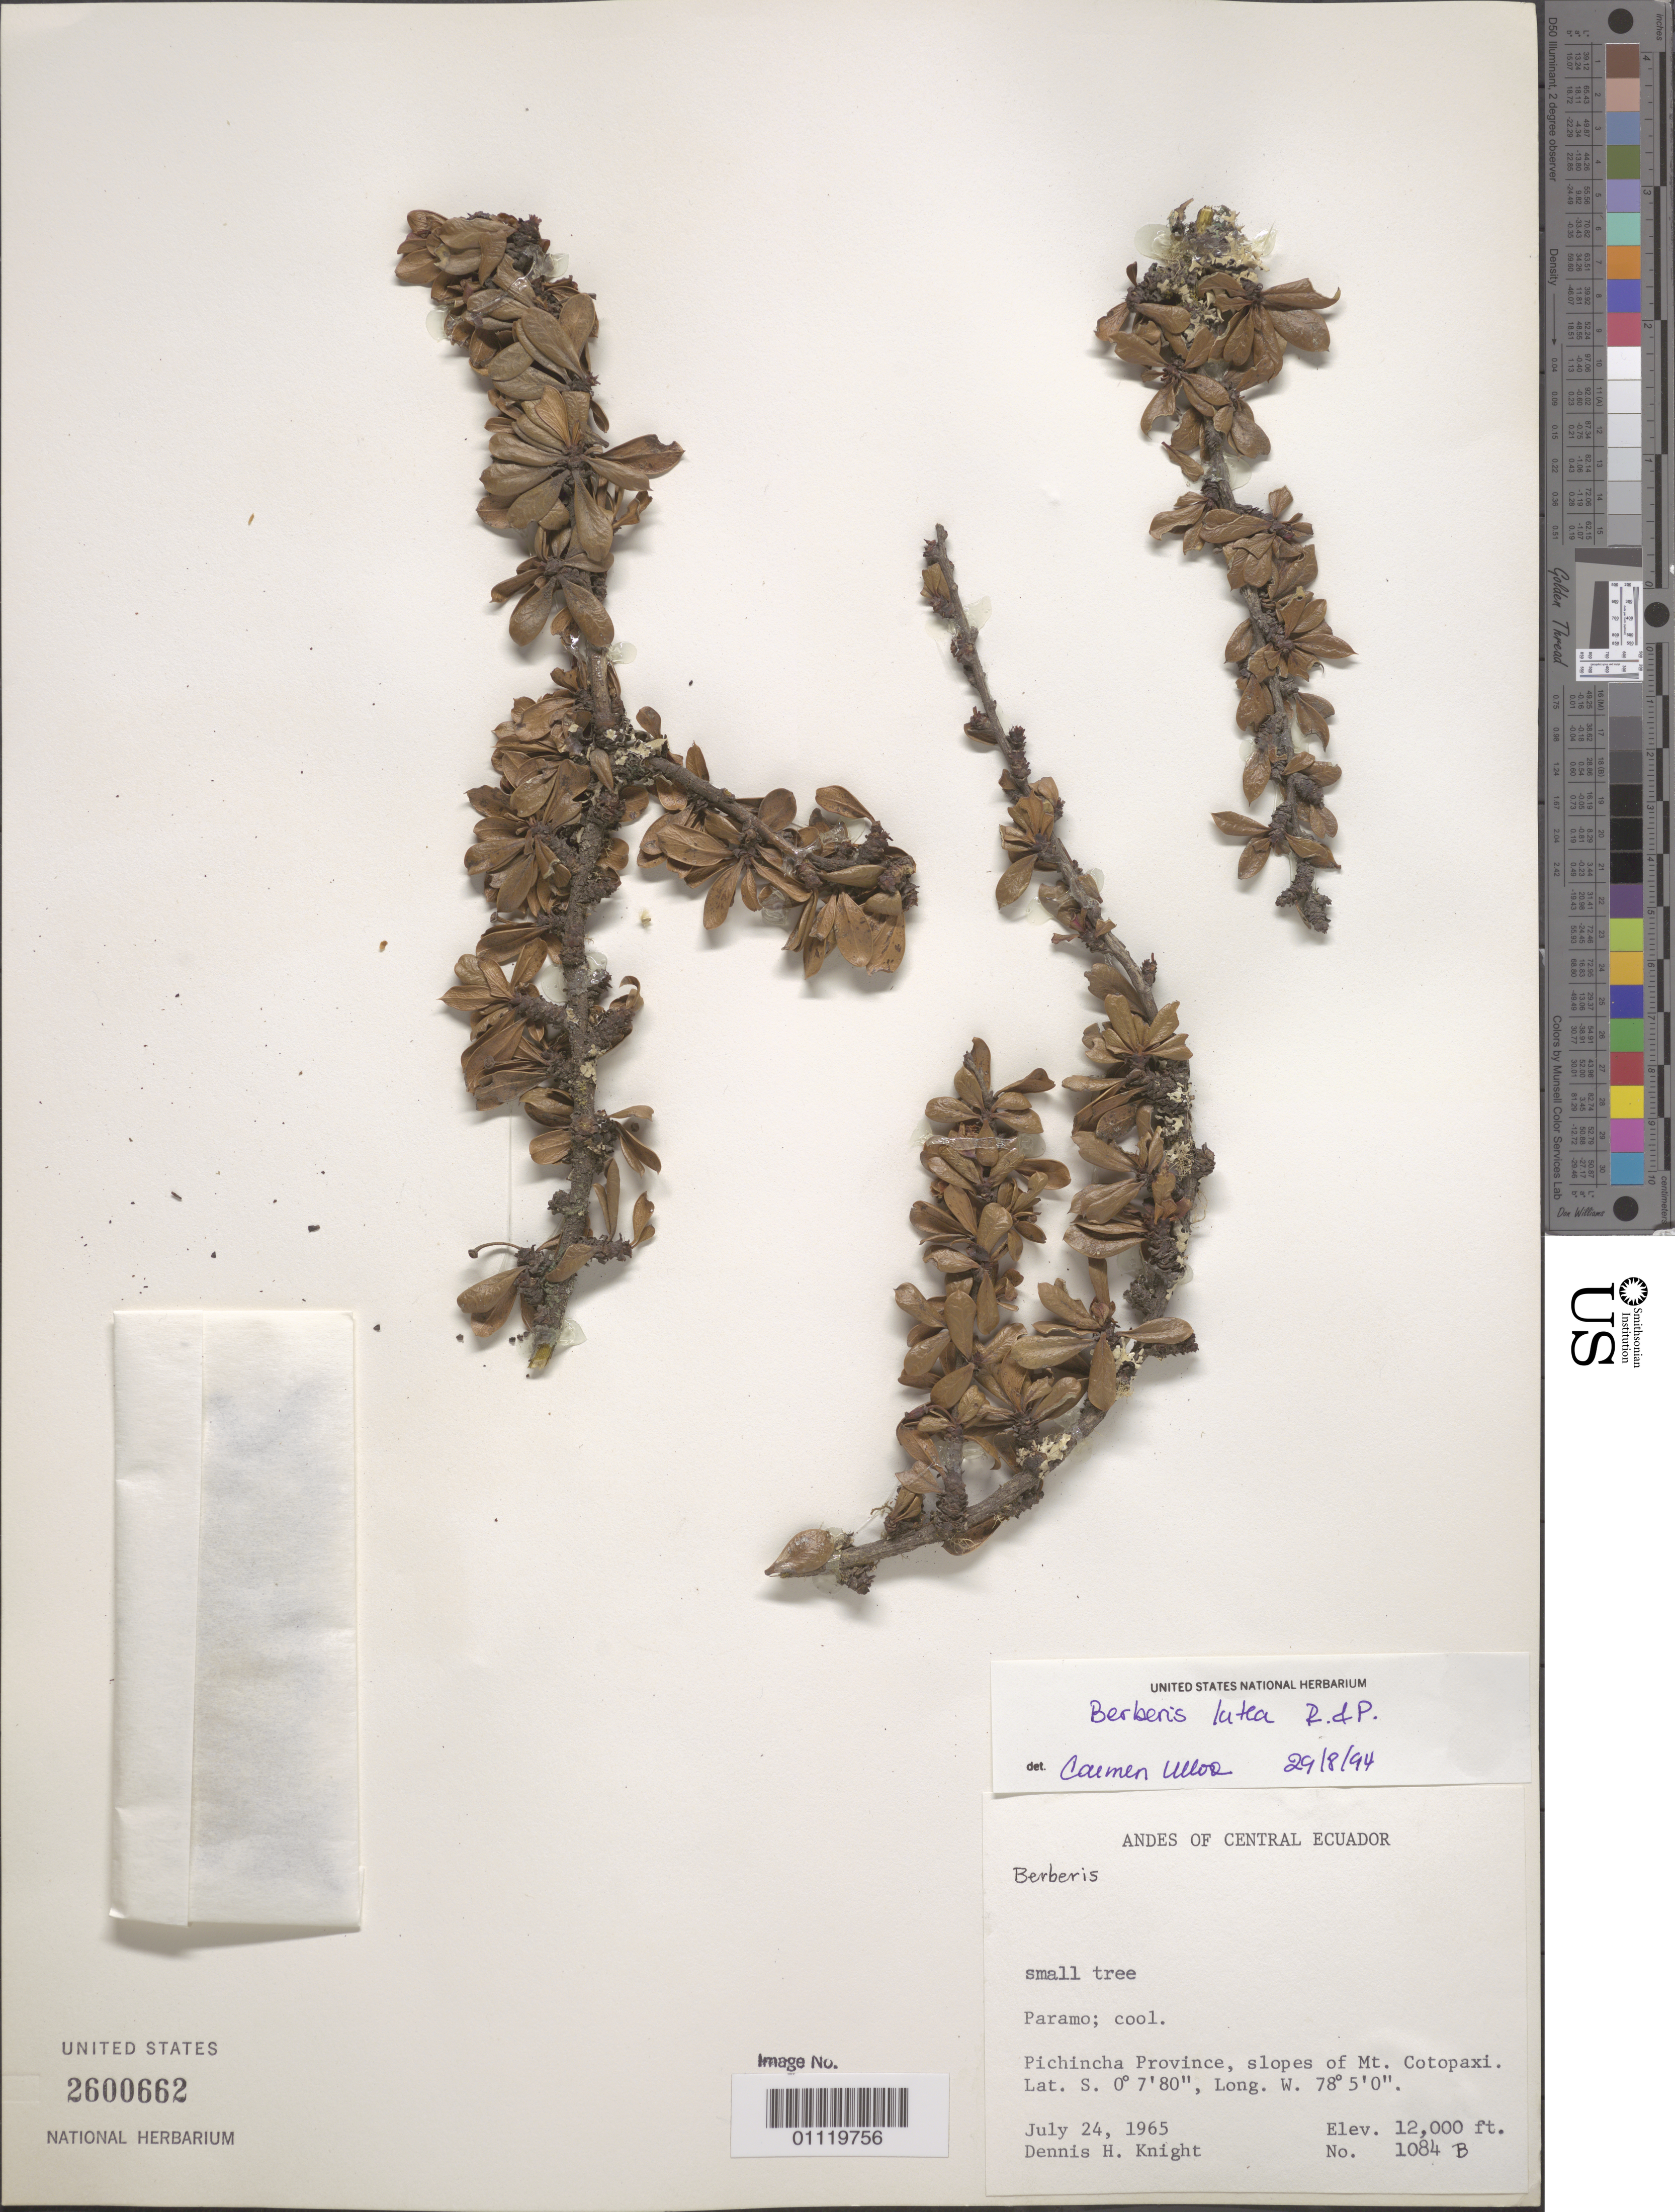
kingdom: Plantae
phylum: Tracheophyta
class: Magnoliopsida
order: Ranunculales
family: Berberidaceae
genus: Berberis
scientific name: Berberis lutea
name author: Ruiz & Pav.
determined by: Ulloa, C.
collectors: D. Knight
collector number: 1084 B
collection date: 1965-07-24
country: Ecuador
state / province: Pichincha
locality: slopes of Mt. Cotopaxi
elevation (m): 3658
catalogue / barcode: US 2600662